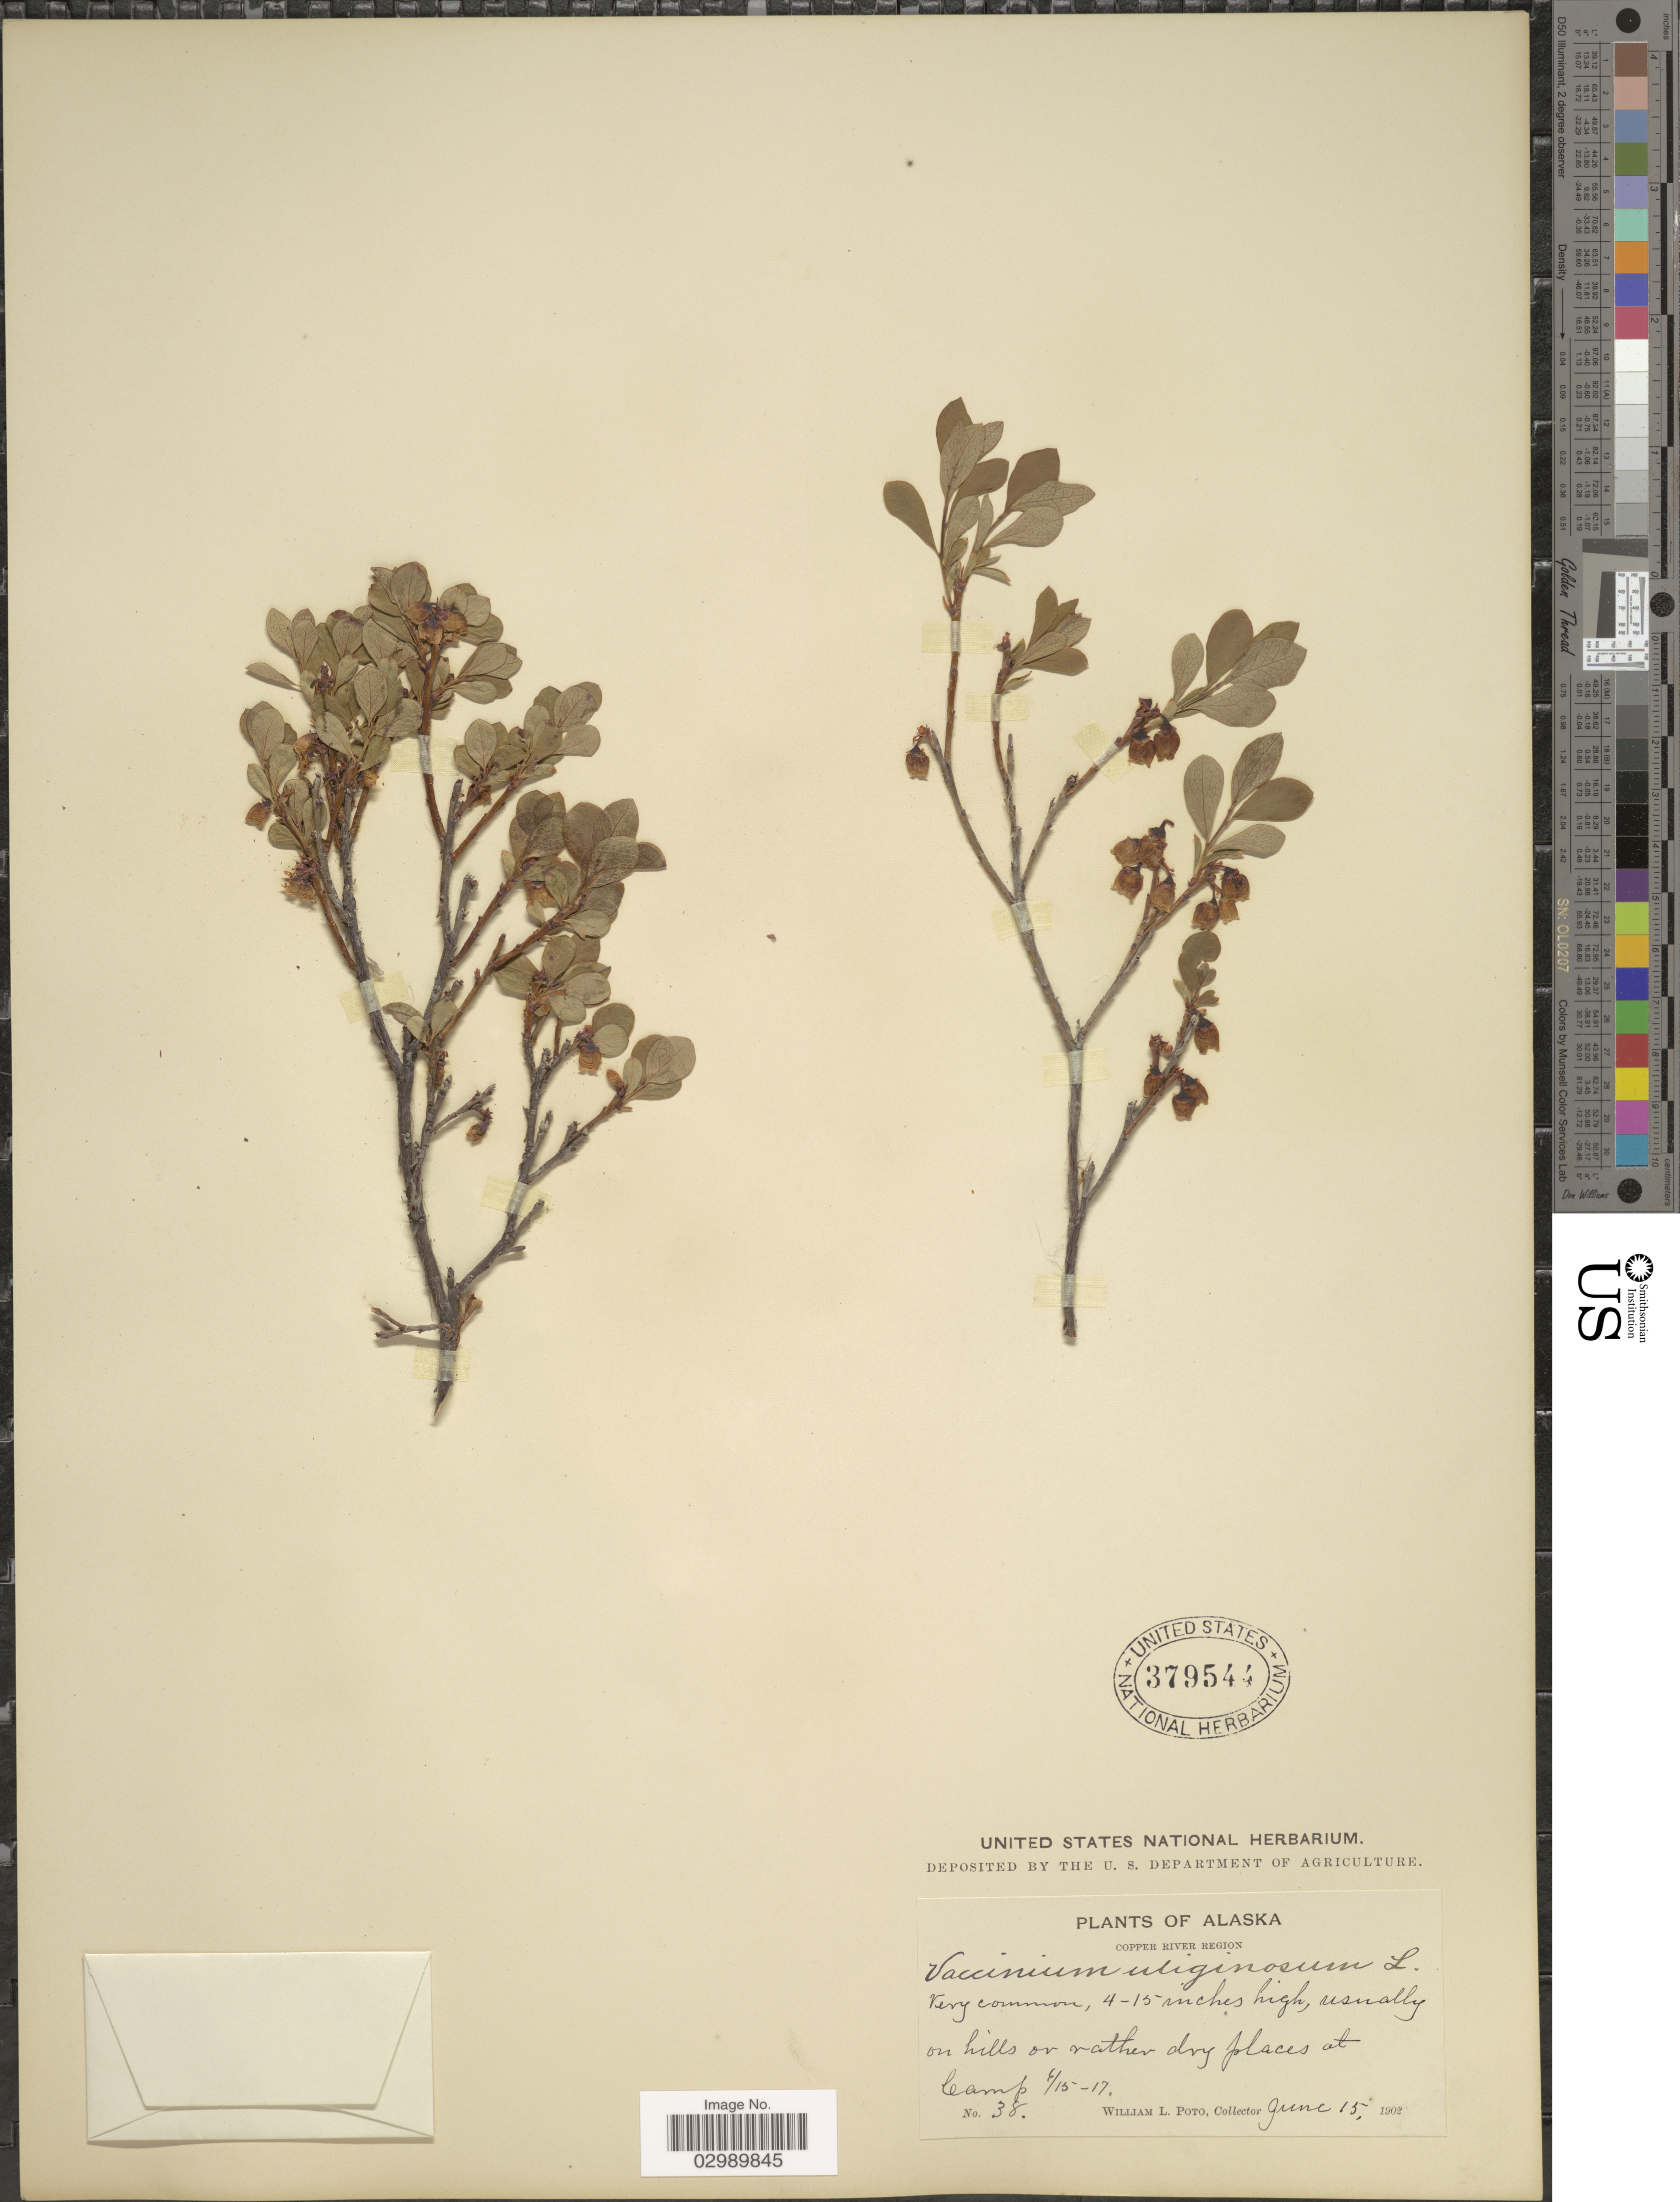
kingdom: Plantae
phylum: Tracheophyta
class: Magnoliopsida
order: Ericales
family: Ericaceae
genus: Vaccinium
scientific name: Vaccinium uliginosum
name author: L.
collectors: W. Poto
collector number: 38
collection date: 1902-06-15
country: United States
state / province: Alaska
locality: Copper River Region, usually on hills or rather dry places at Camp 6-15-17.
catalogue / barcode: US 379544